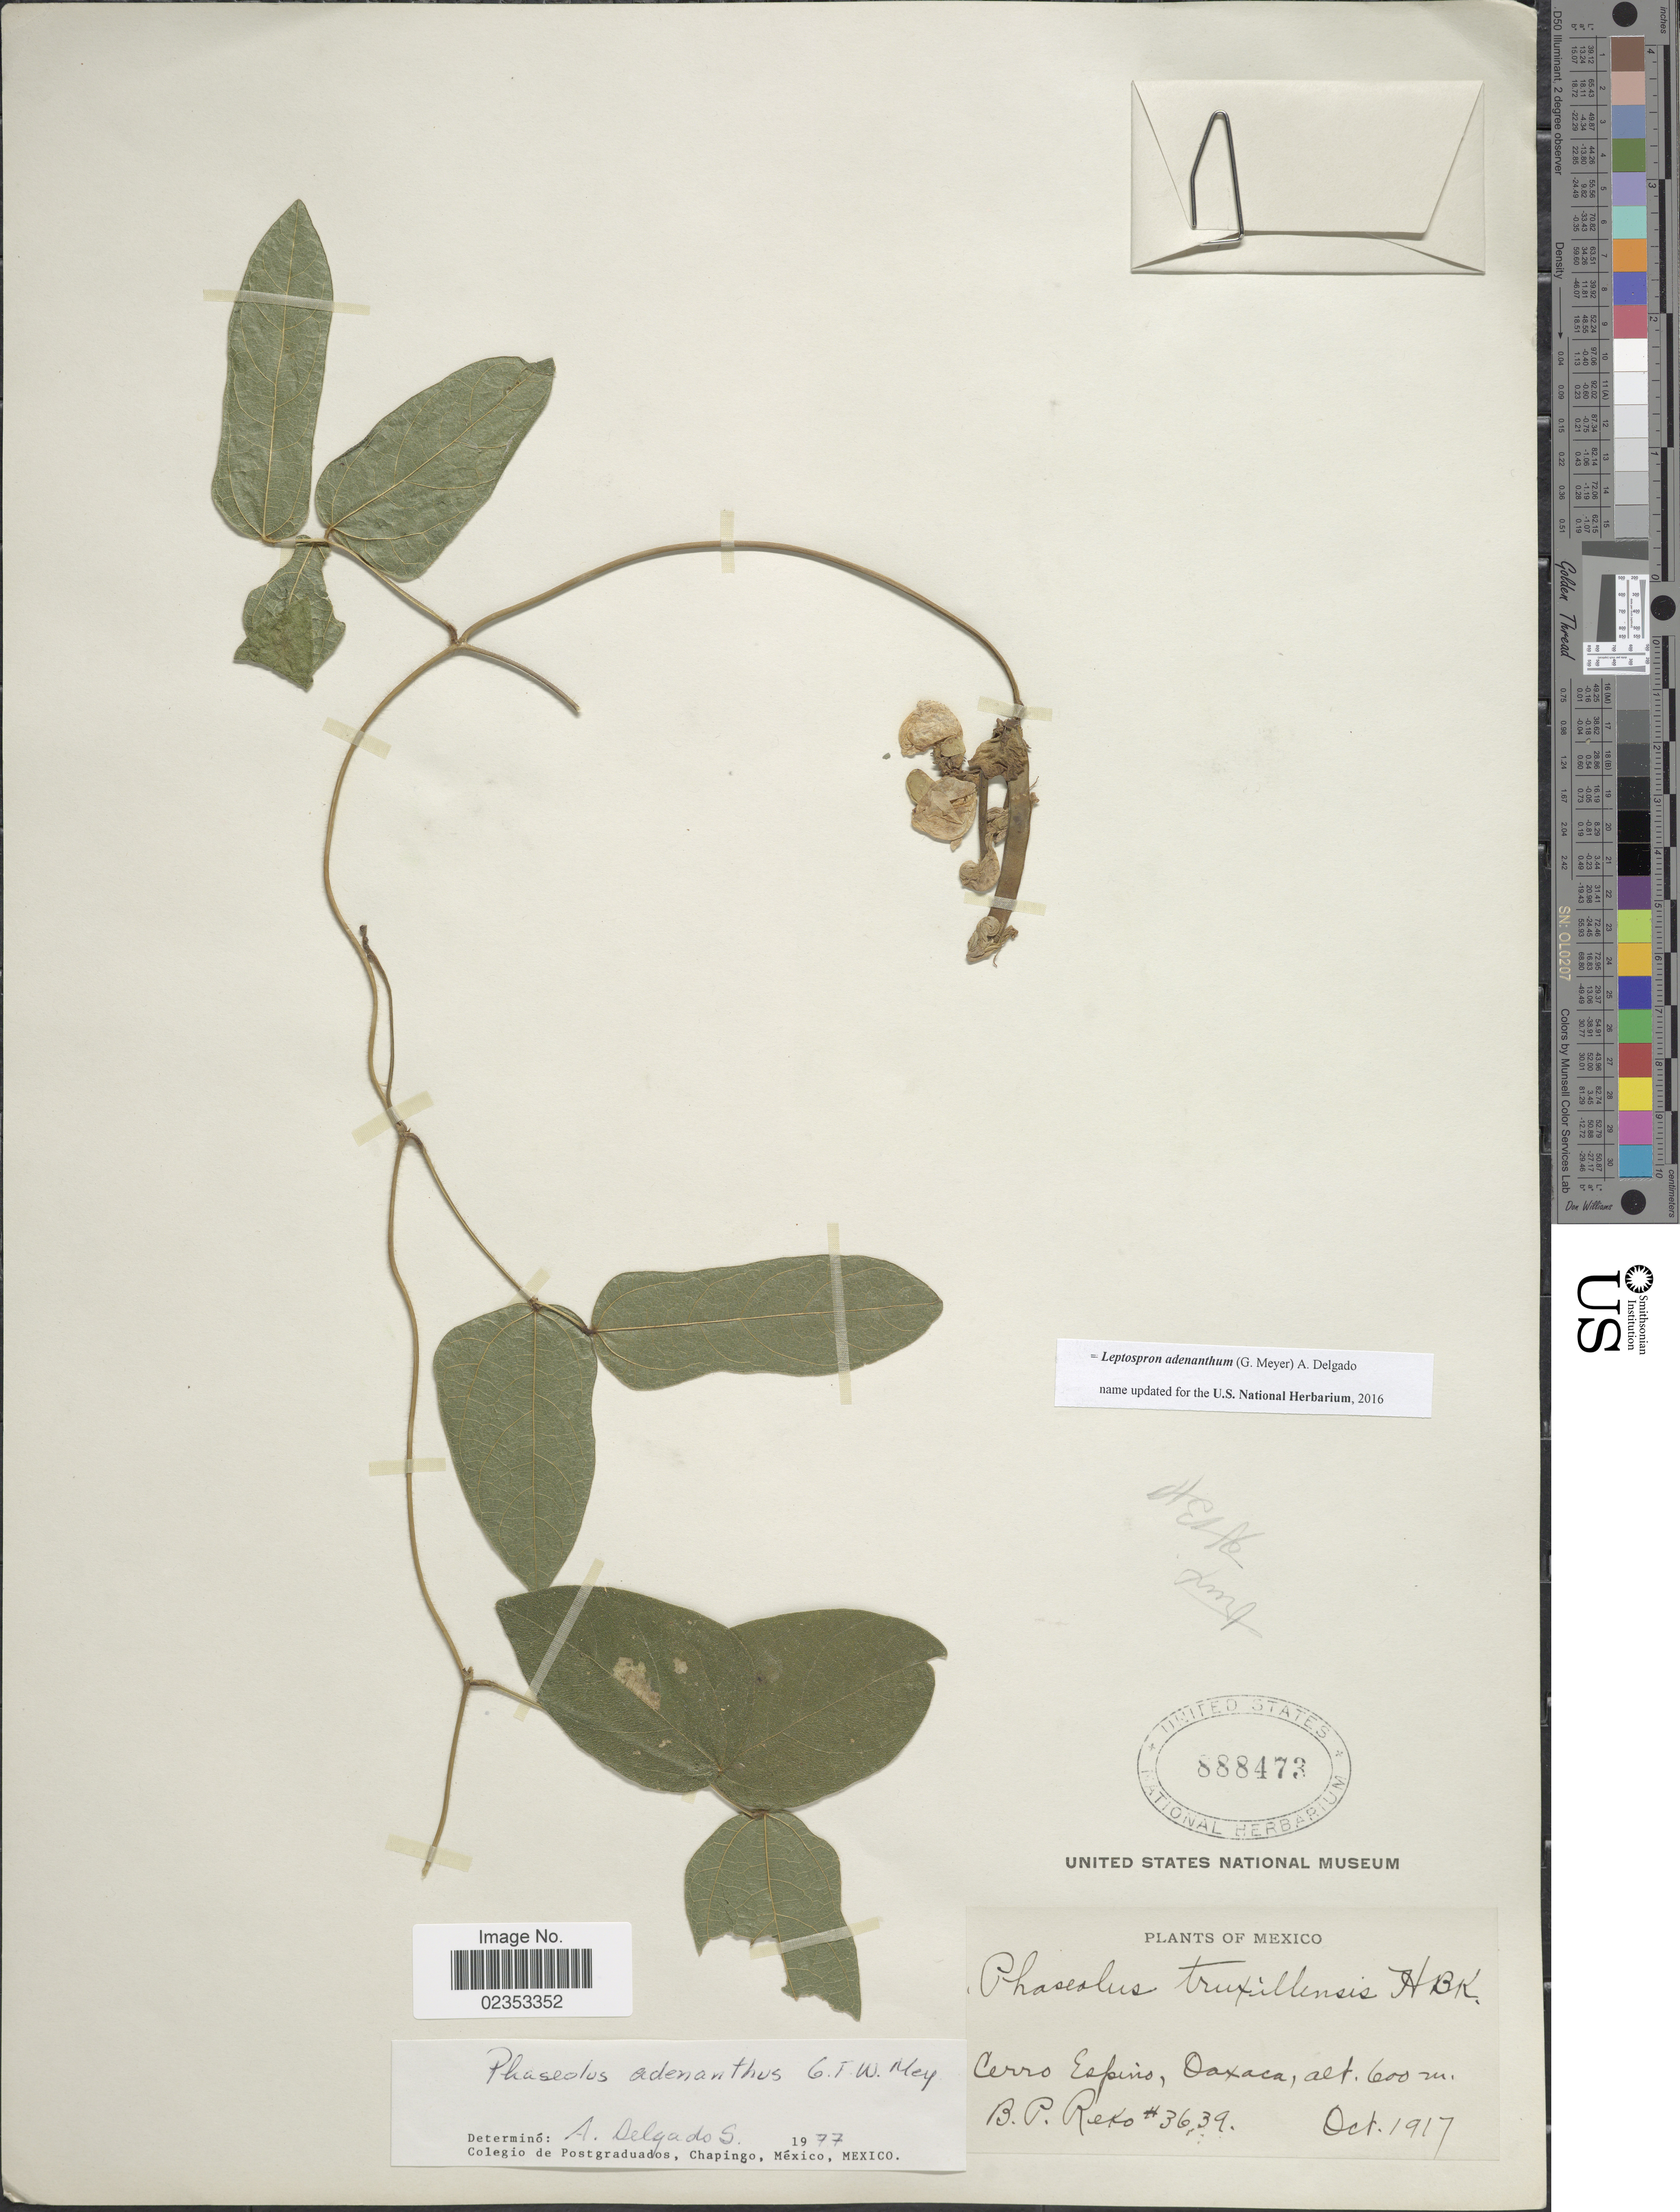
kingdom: Plantae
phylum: Tracheophyta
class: Magnoliopsida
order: Fabales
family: Fabaceae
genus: Leptospron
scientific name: Leptospron adenanthum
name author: (G. Mey.) A. Delgado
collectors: B. P. Reko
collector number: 3639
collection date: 1917-10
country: Mexico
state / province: Oaxaca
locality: Cerro Espino.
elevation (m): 600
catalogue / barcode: US 888473